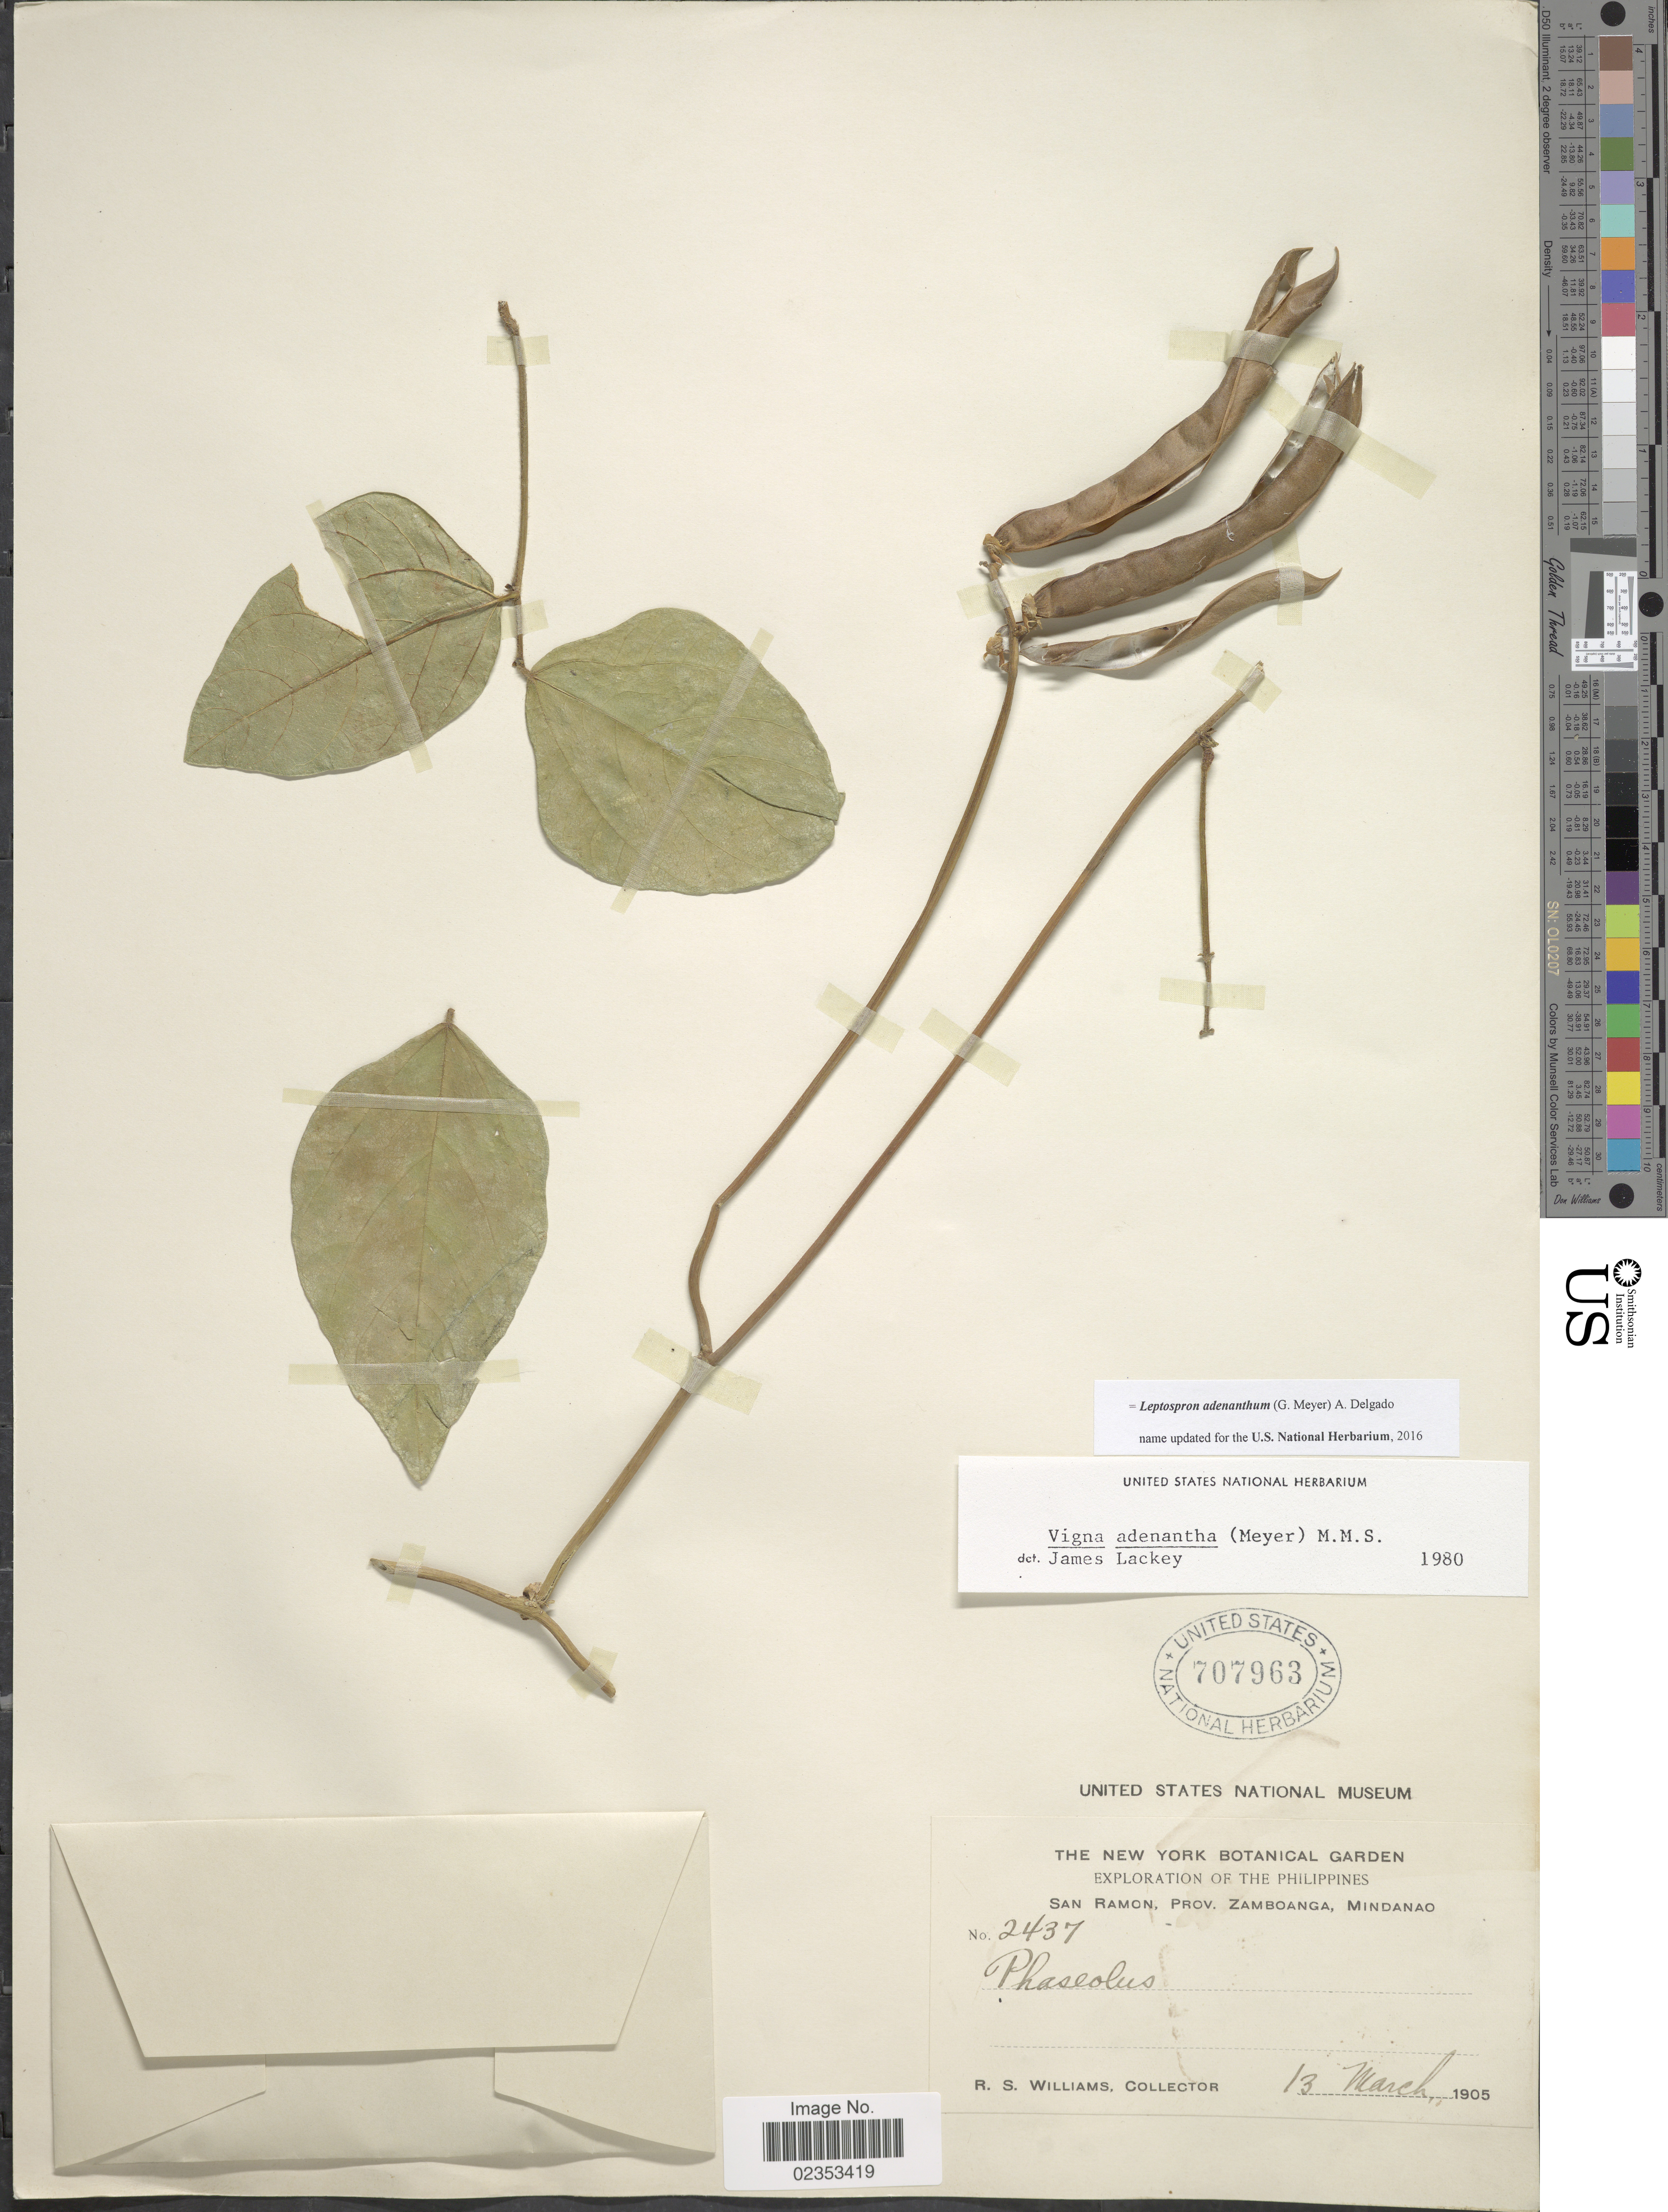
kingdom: Plantae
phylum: Tracheophyta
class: Magnoliopsida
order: Fabales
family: Fabaceae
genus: Leptospron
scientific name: Leptospron sp.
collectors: R. S. Williams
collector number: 2437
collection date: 1905-03-13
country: Philippines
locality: San Ramon, Prov. Zamboanga, Mindanao.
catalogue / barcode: US 707963